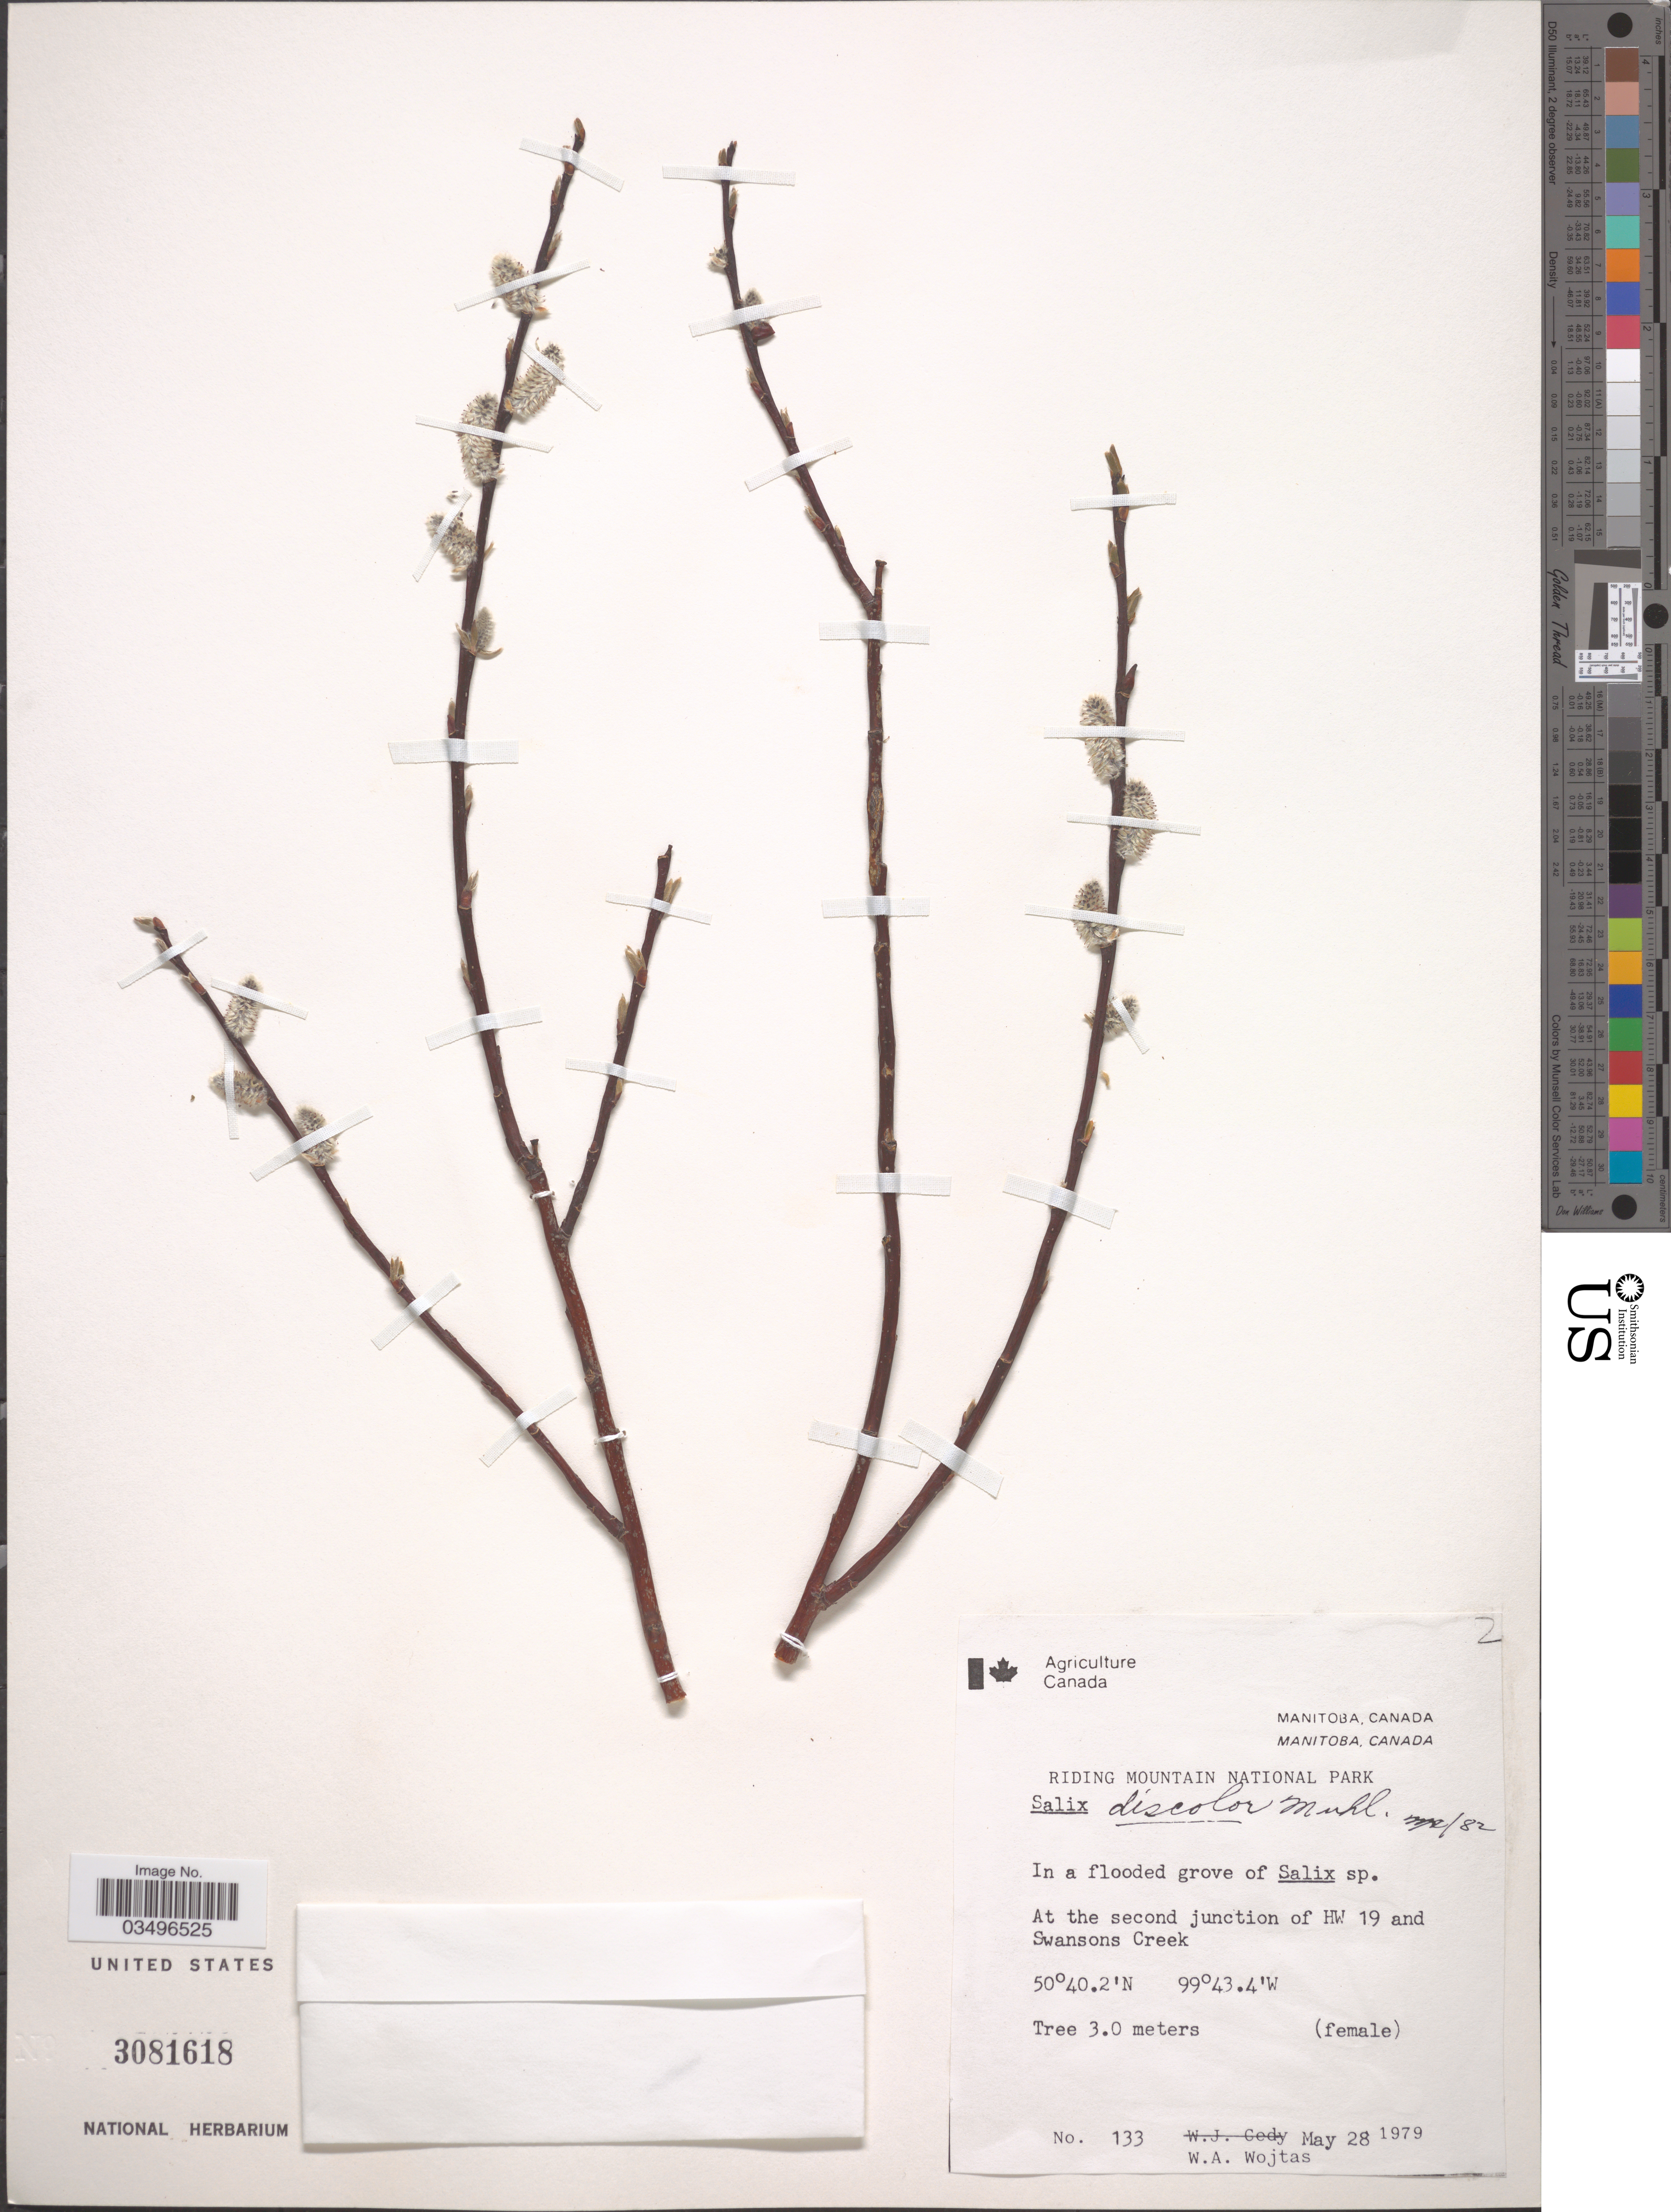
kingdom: Plantae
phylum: Tracheophyta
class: Magnoliopsida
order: Malpighiales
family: Salicaceae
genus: Salix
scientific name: Salix discolor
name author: Muhl.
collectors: W. Wojtas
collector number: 133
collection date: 1979-05-28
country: Canada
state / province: Manitoba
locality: Riding Mountain National Park. At the second junction of HW 19 and Swansons Creek.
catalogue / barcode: US 3081618